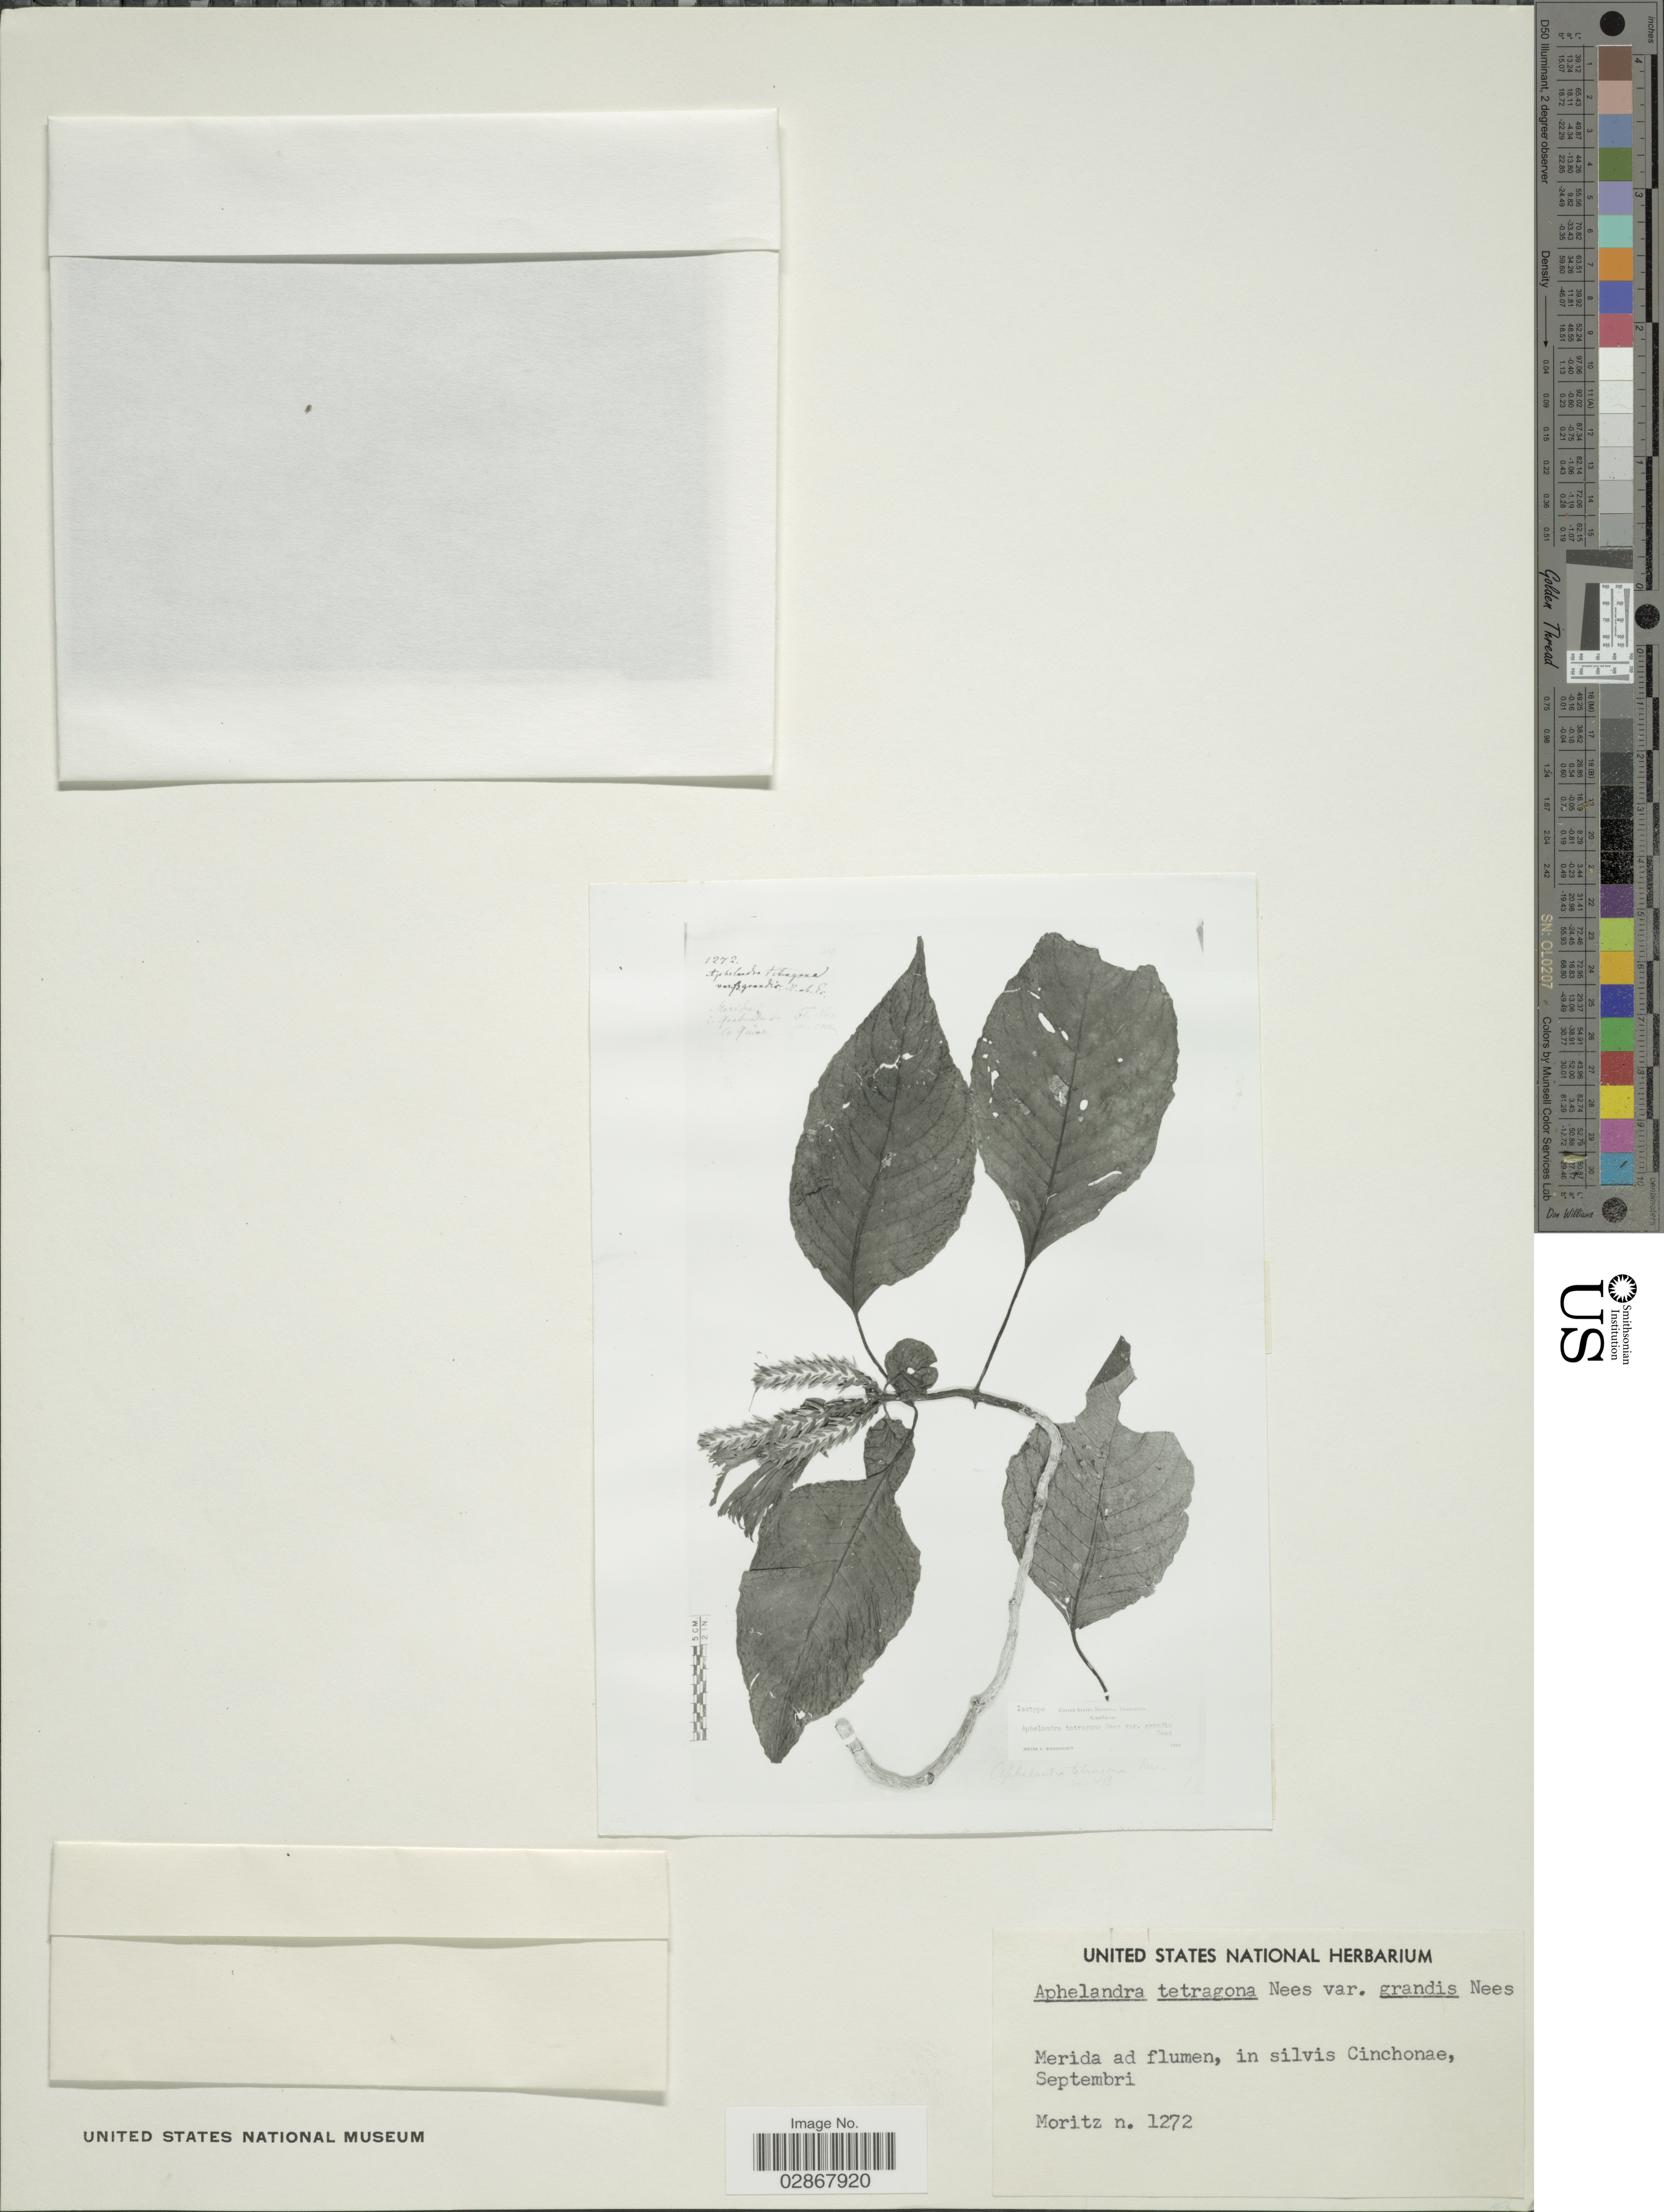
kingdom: Plantae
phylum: Tracheophyta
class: Magnoliopsida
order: Lamiales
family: Acanthaceae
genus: Aphelandra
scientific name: Aphelandra tetragona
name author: (Vahl) Nees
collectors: Moritz, --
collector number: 1272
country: Venezuela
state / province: Mérida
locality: In silvis Cinchonae.